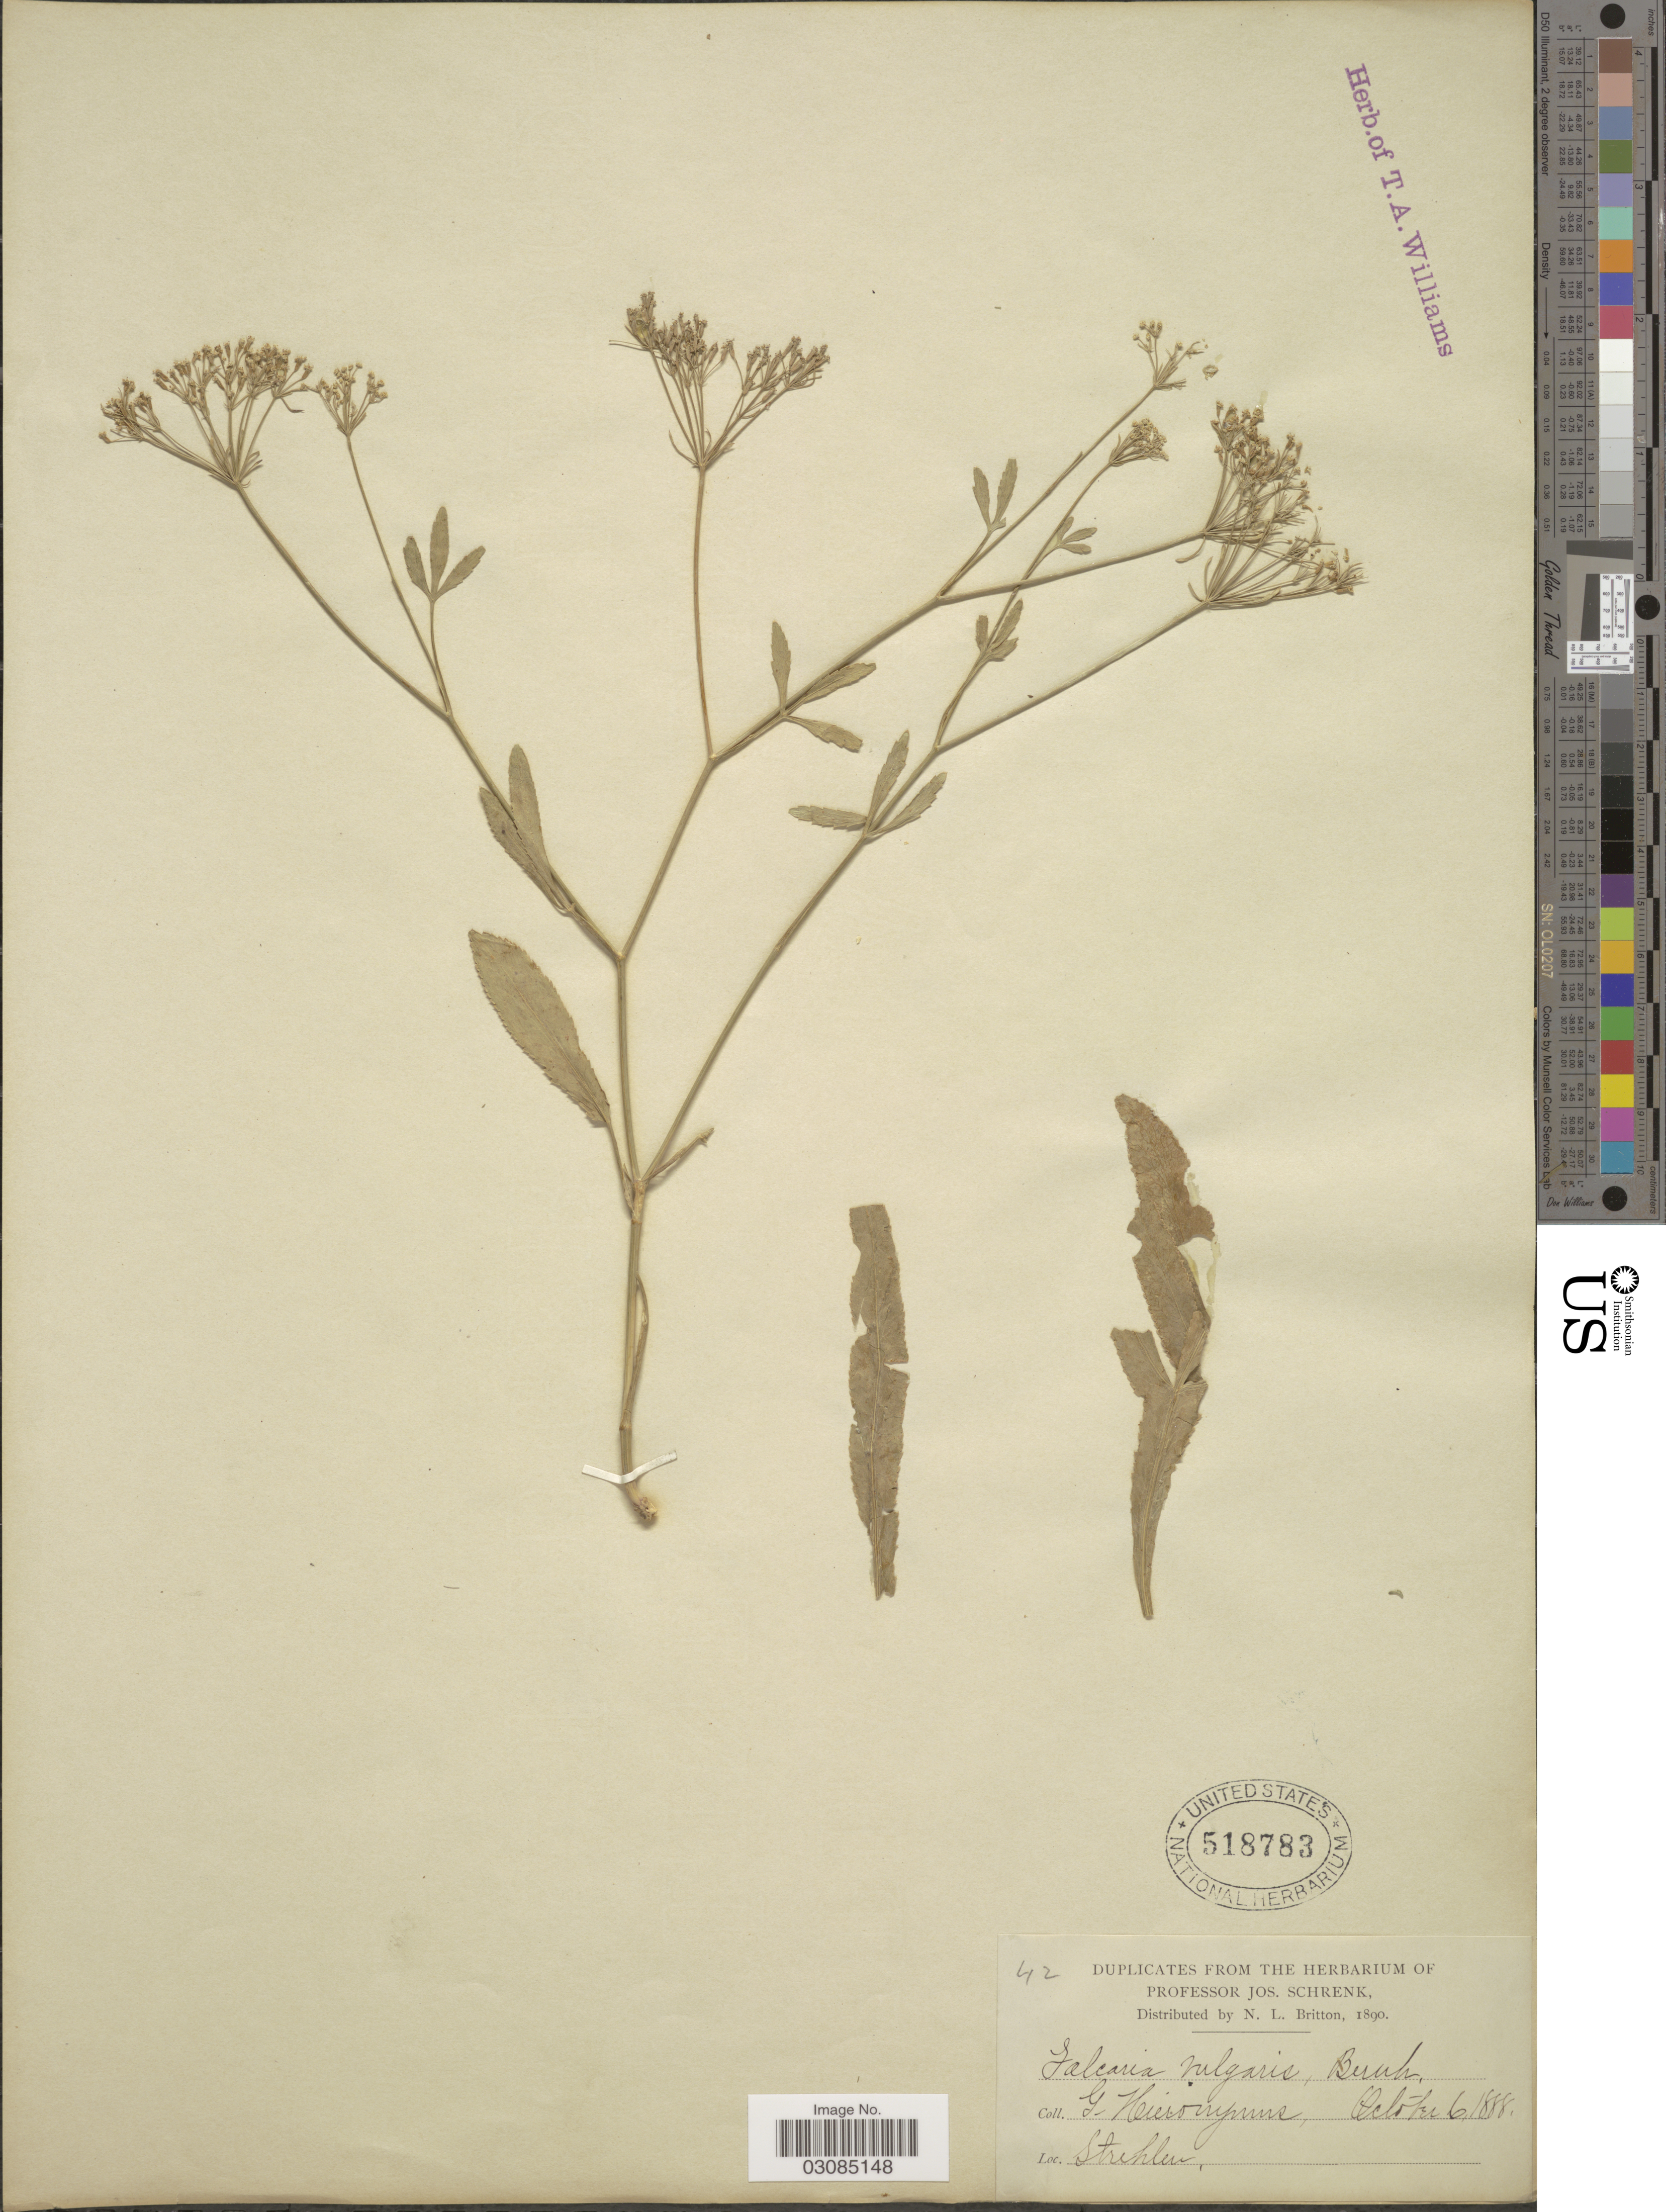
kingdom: Plantae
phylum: Tracheophyta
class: Magnoliopsida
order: Apiales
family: Apiaceae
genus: Falcaria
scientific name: Falcaria vulgaris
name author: Bernh.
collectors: G. H. Hieronymus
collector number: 42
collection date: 1888-10-06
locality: Strehlen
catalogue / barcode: US 518783